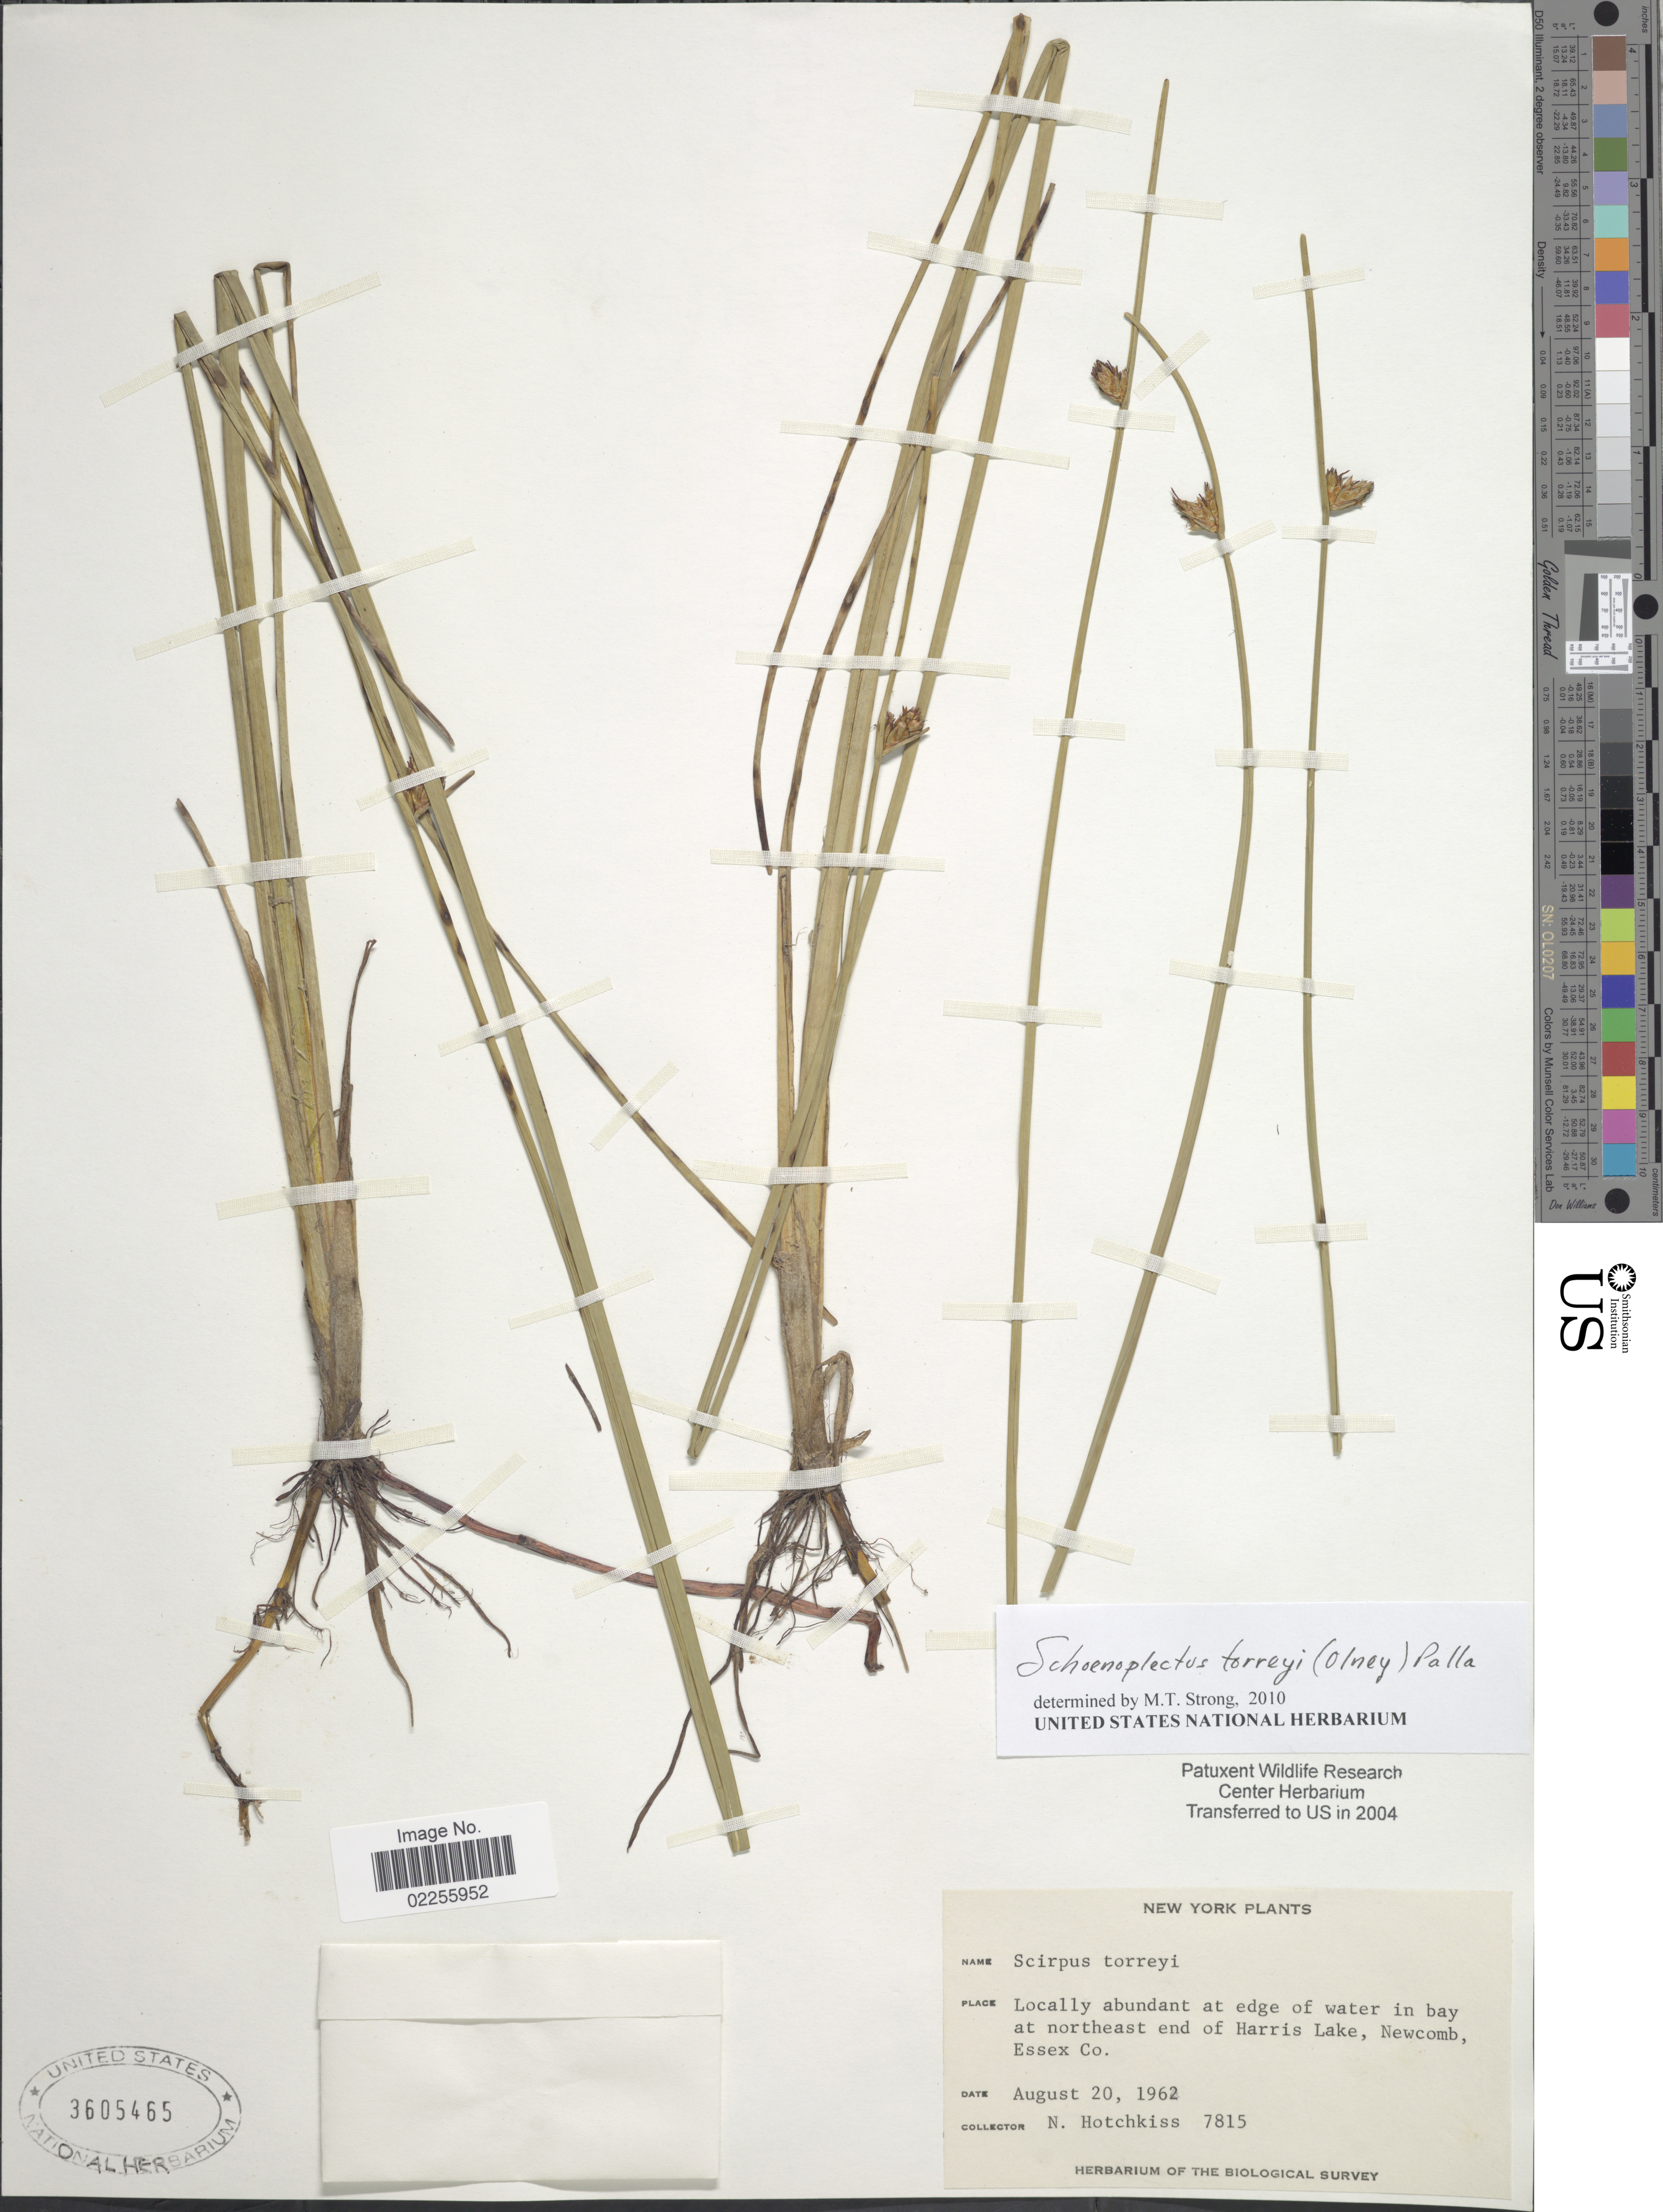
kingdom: Plantae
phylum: Tracheophyta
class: Liliopsida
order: Poales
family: Cyperaceae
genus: Schoenoplectus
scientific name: Schoenoplectus torreyi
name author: (Olney) Palla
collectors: N. Hotchkiss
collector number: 7815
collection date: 1962-08-20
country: United States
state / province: New York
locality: At edge of water in bay at northeast end of Harris Lake, Newcomb, Essex Co.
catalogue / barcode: US 3605465